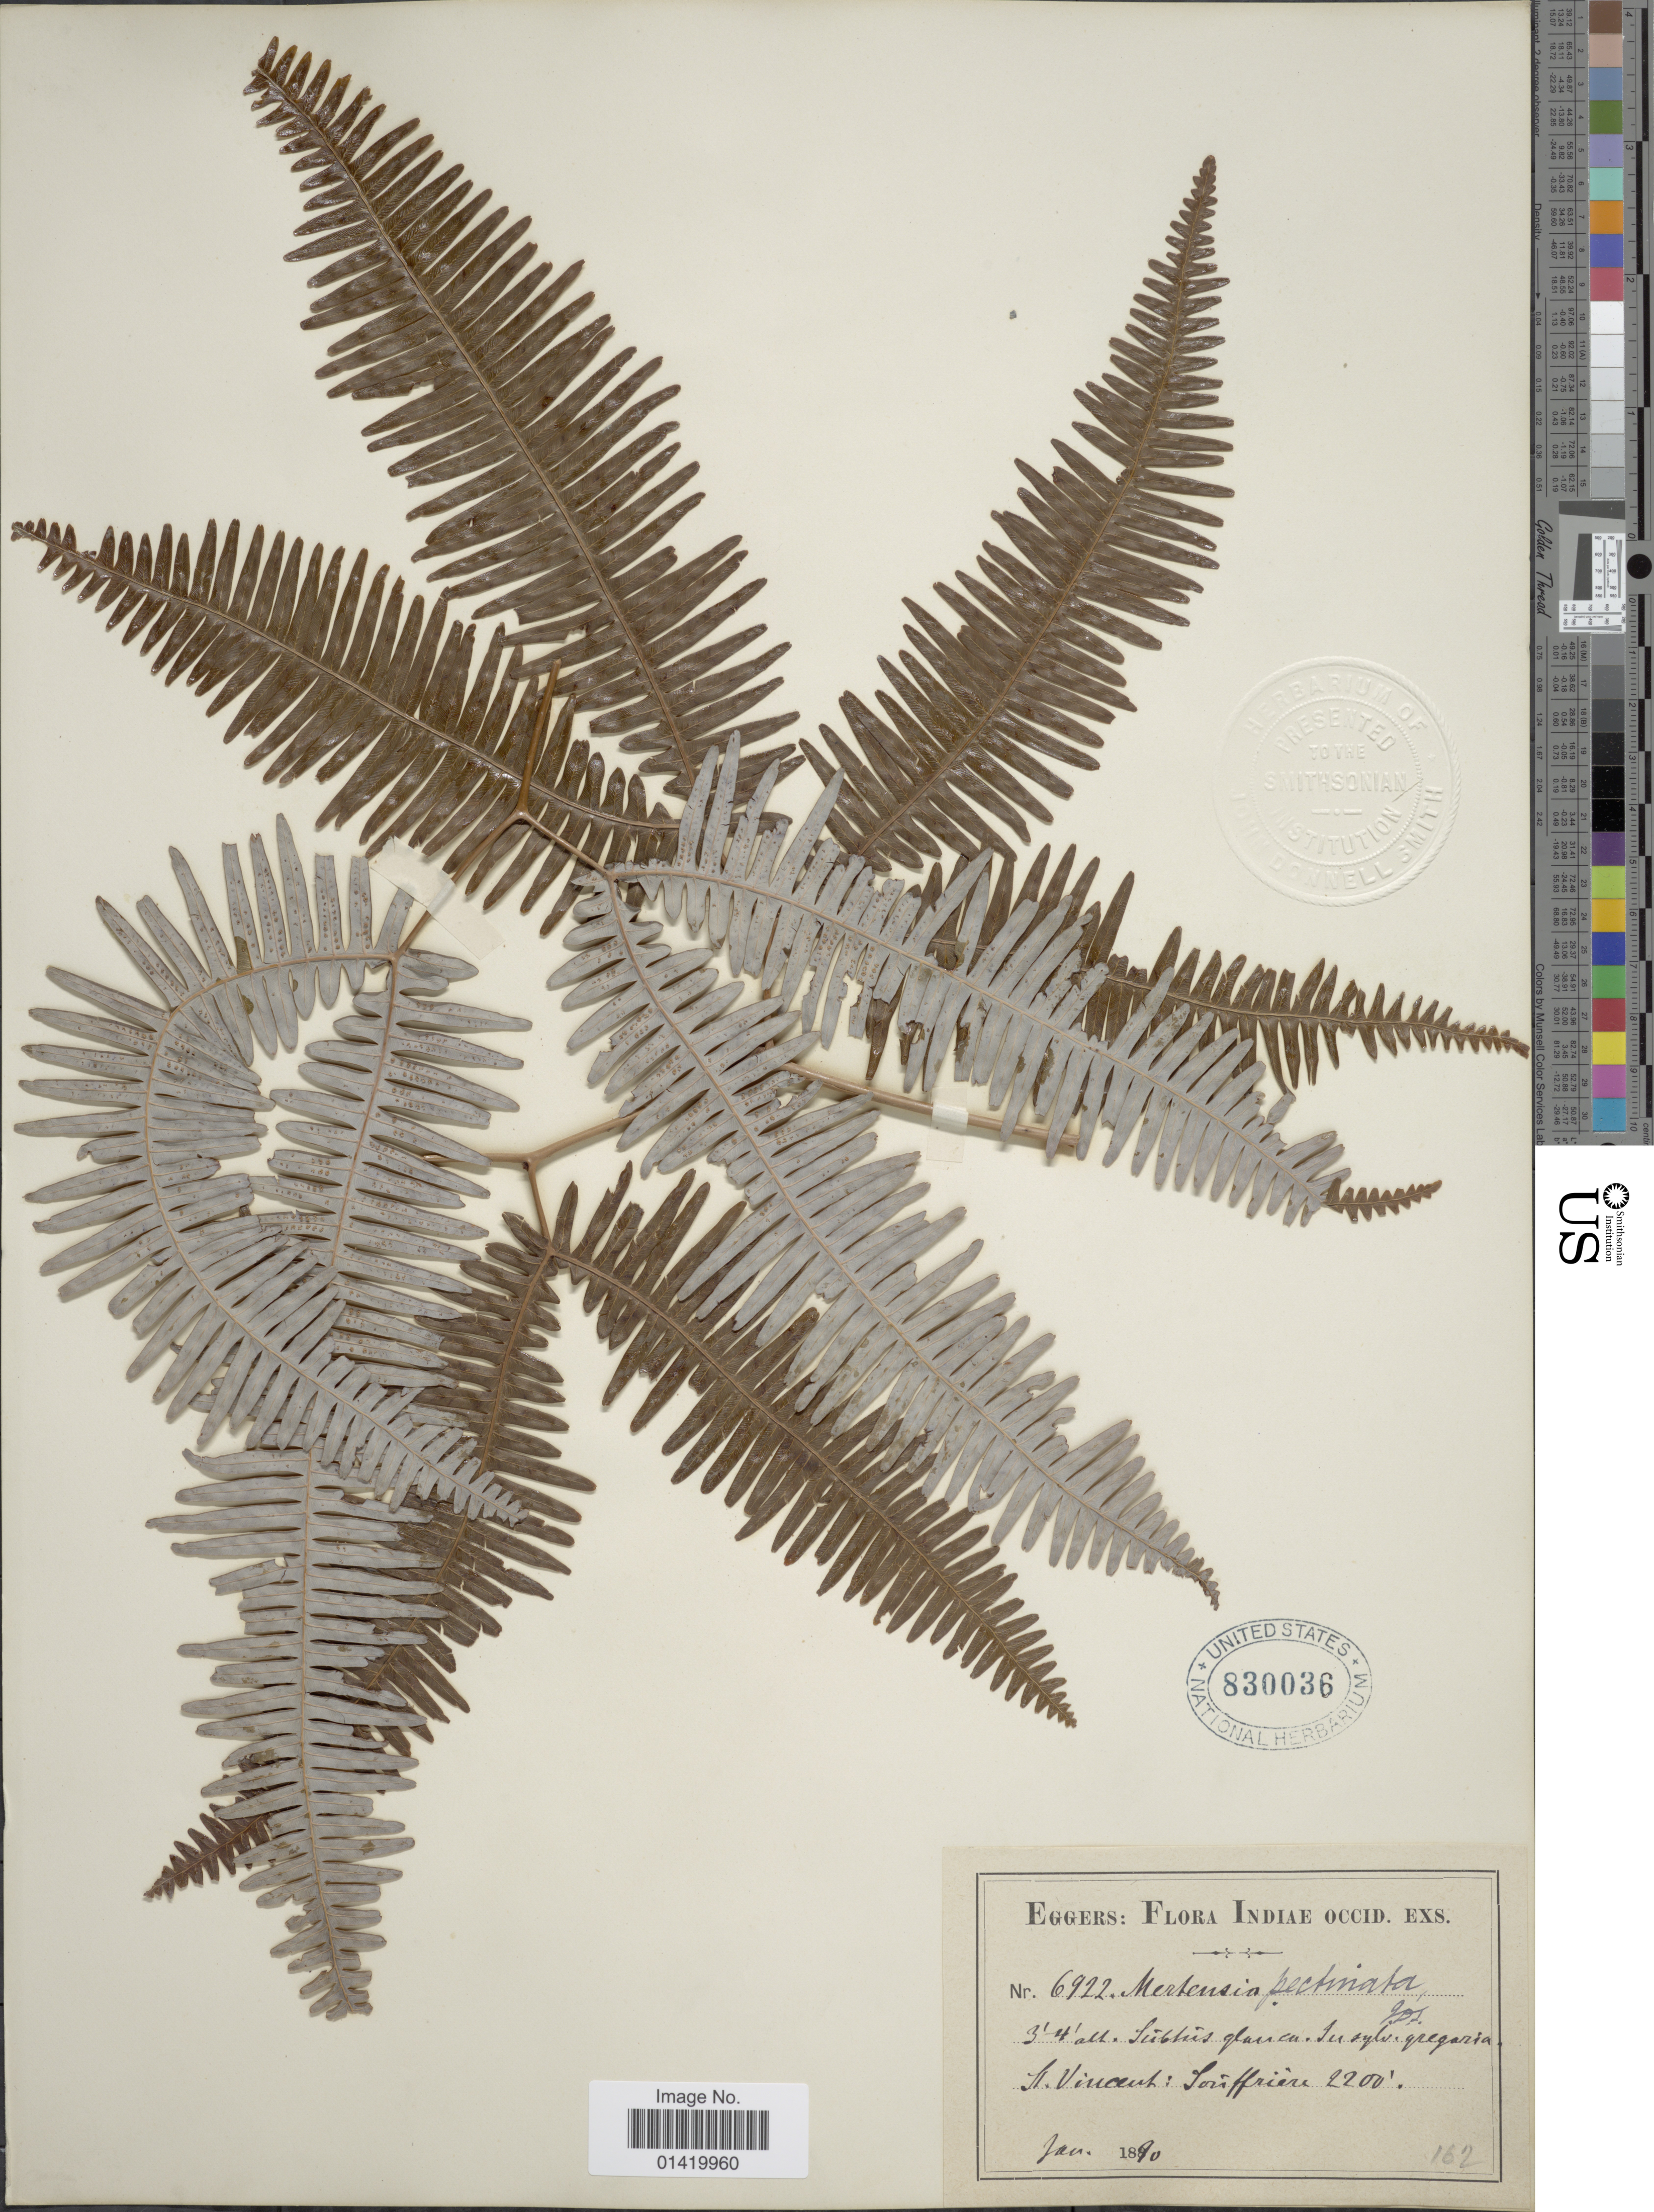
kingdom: Plantae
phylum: Tracheophyta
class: Polypodiopsida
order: Gleicheniales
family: Gleicheniaceae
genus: Gleichenella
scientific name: Gleichenella pectinata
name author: (Willd.) Ching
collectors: -. Eggers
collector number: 6922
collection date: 1890-01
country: St. Vincent - Grenadines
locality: St Vincent: Soufriere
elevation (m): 671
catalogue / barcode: US 830036